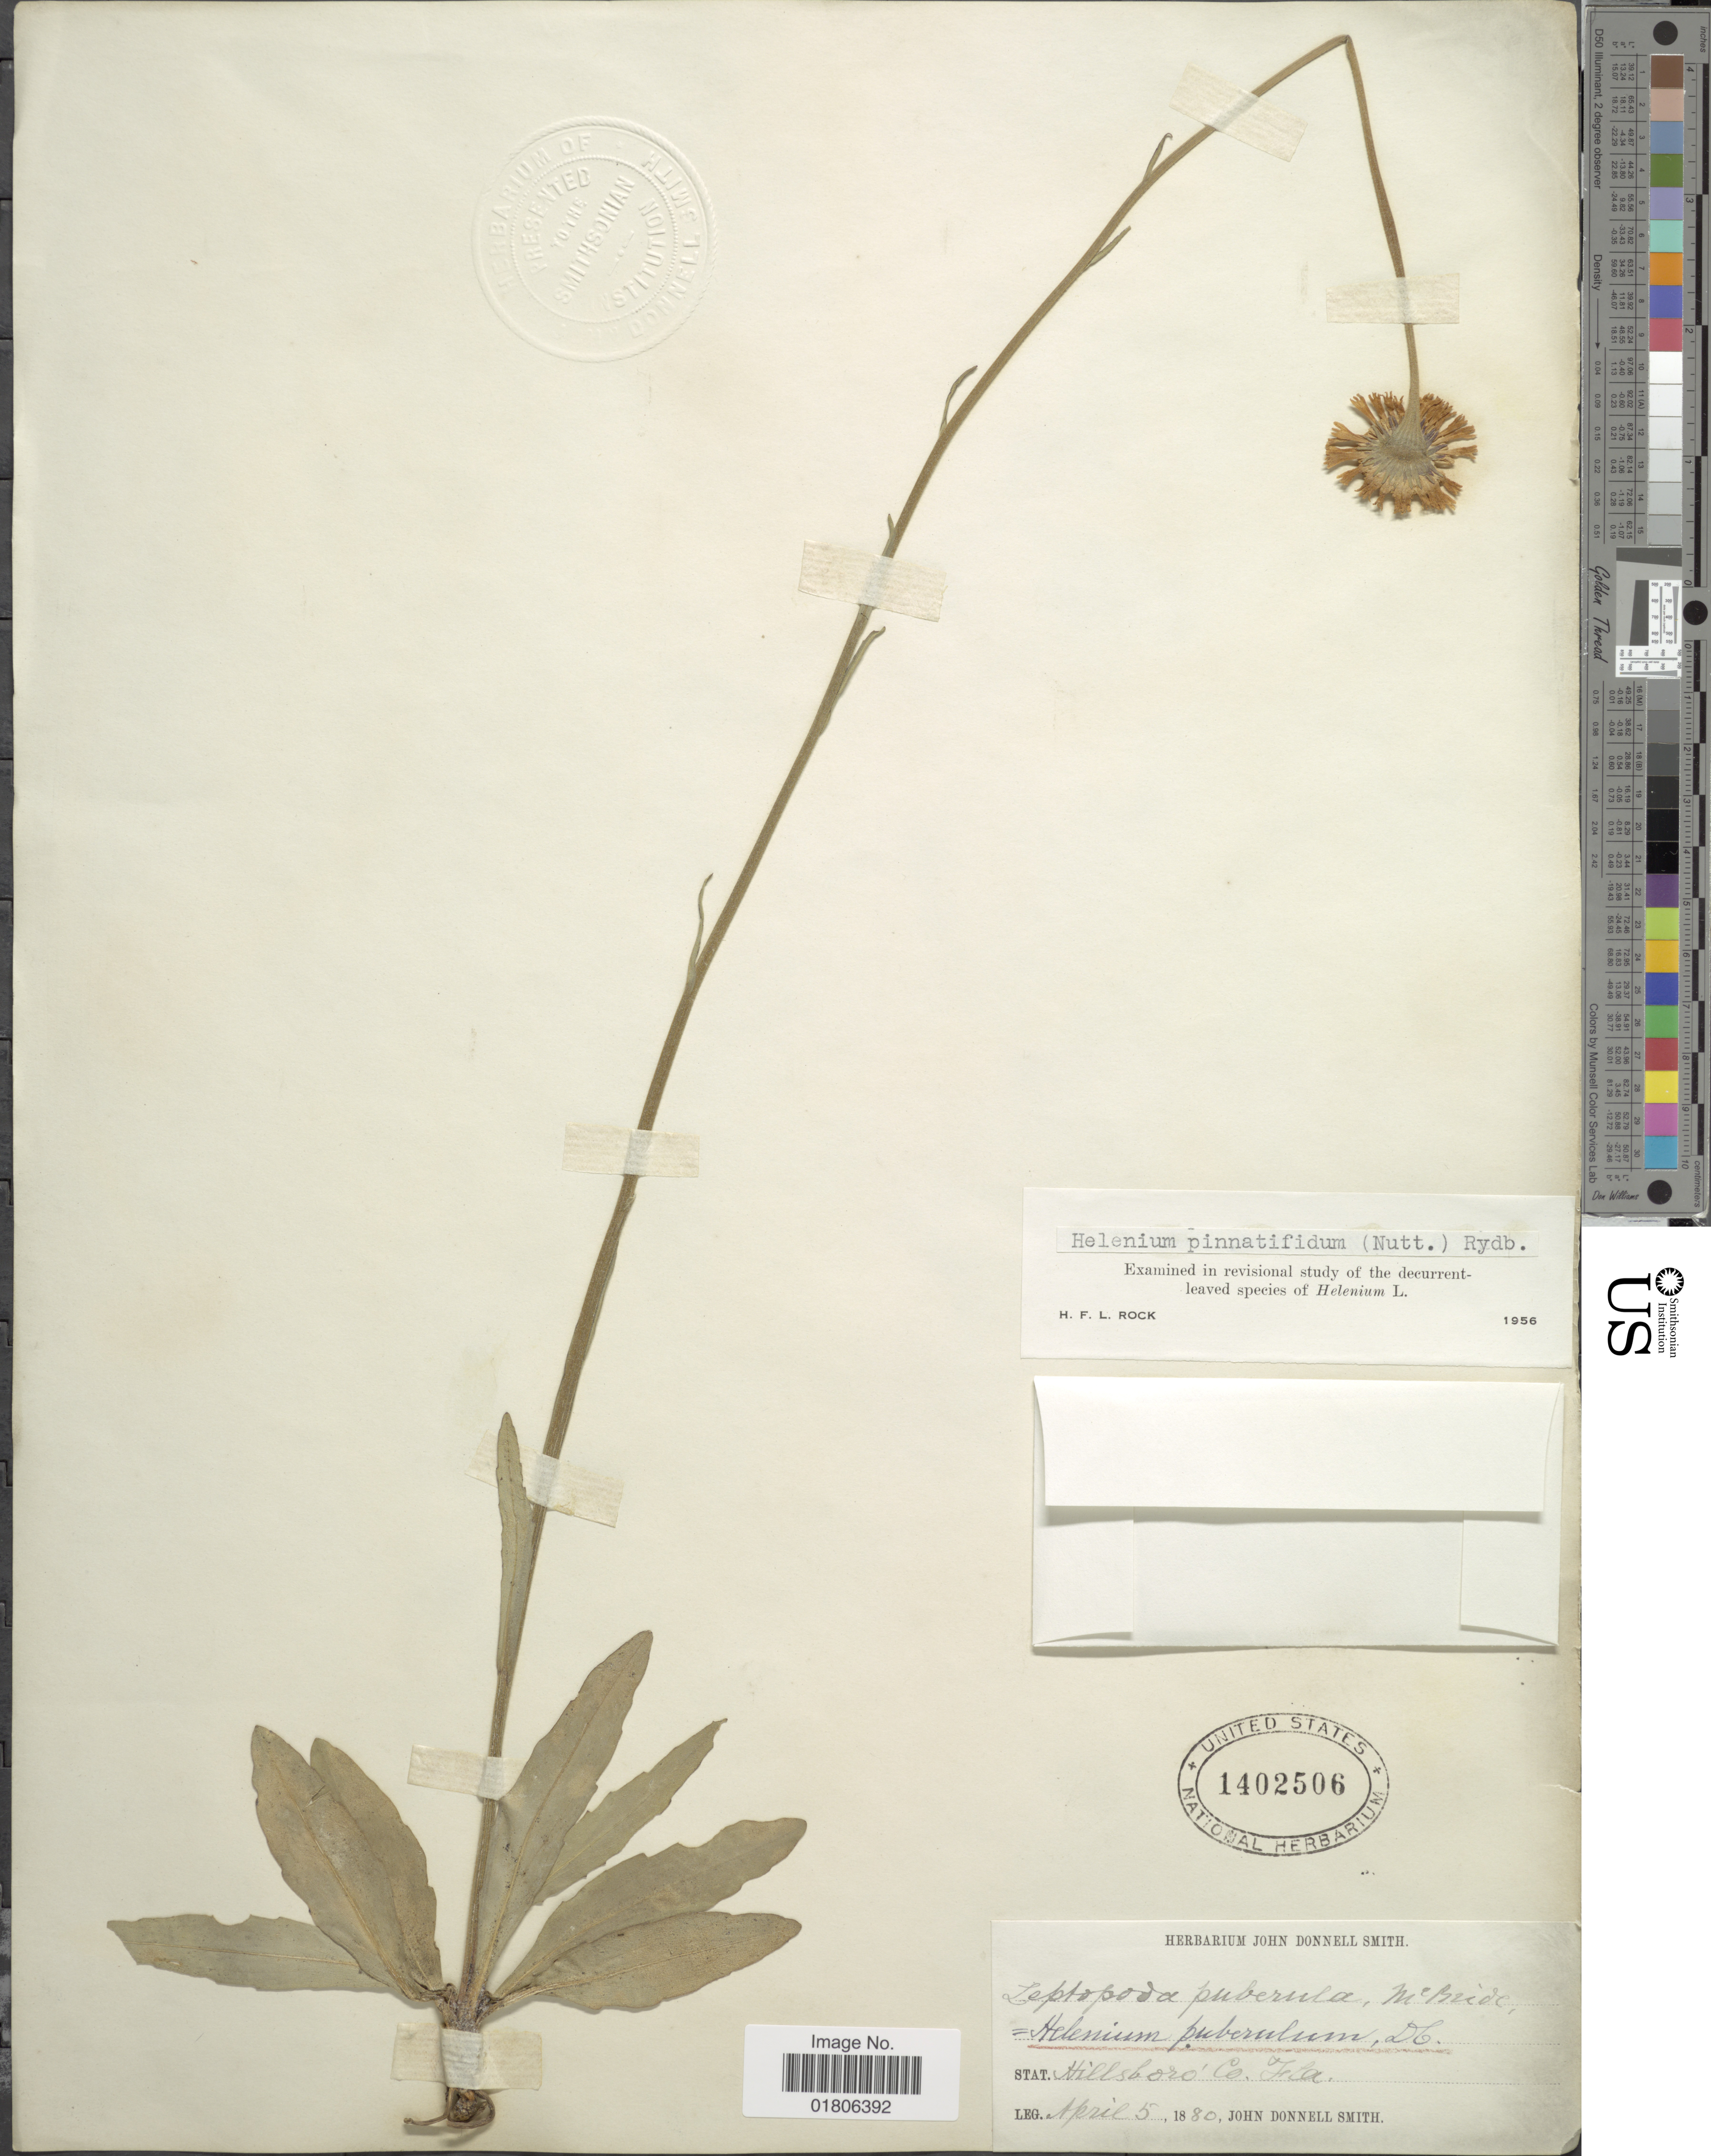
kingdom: Plantae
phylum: Tracheophyta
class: Magnoliopsida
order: Asterales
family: Asteraceae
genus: Helenium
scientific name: Helenium pinnatifidum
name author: (Schwein. ex Nutt.) Rydb.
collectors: J. Donnell Smith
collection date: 1880-04-05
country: United States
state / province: Florida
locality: Hillsboro Co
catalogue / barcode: US 1402506